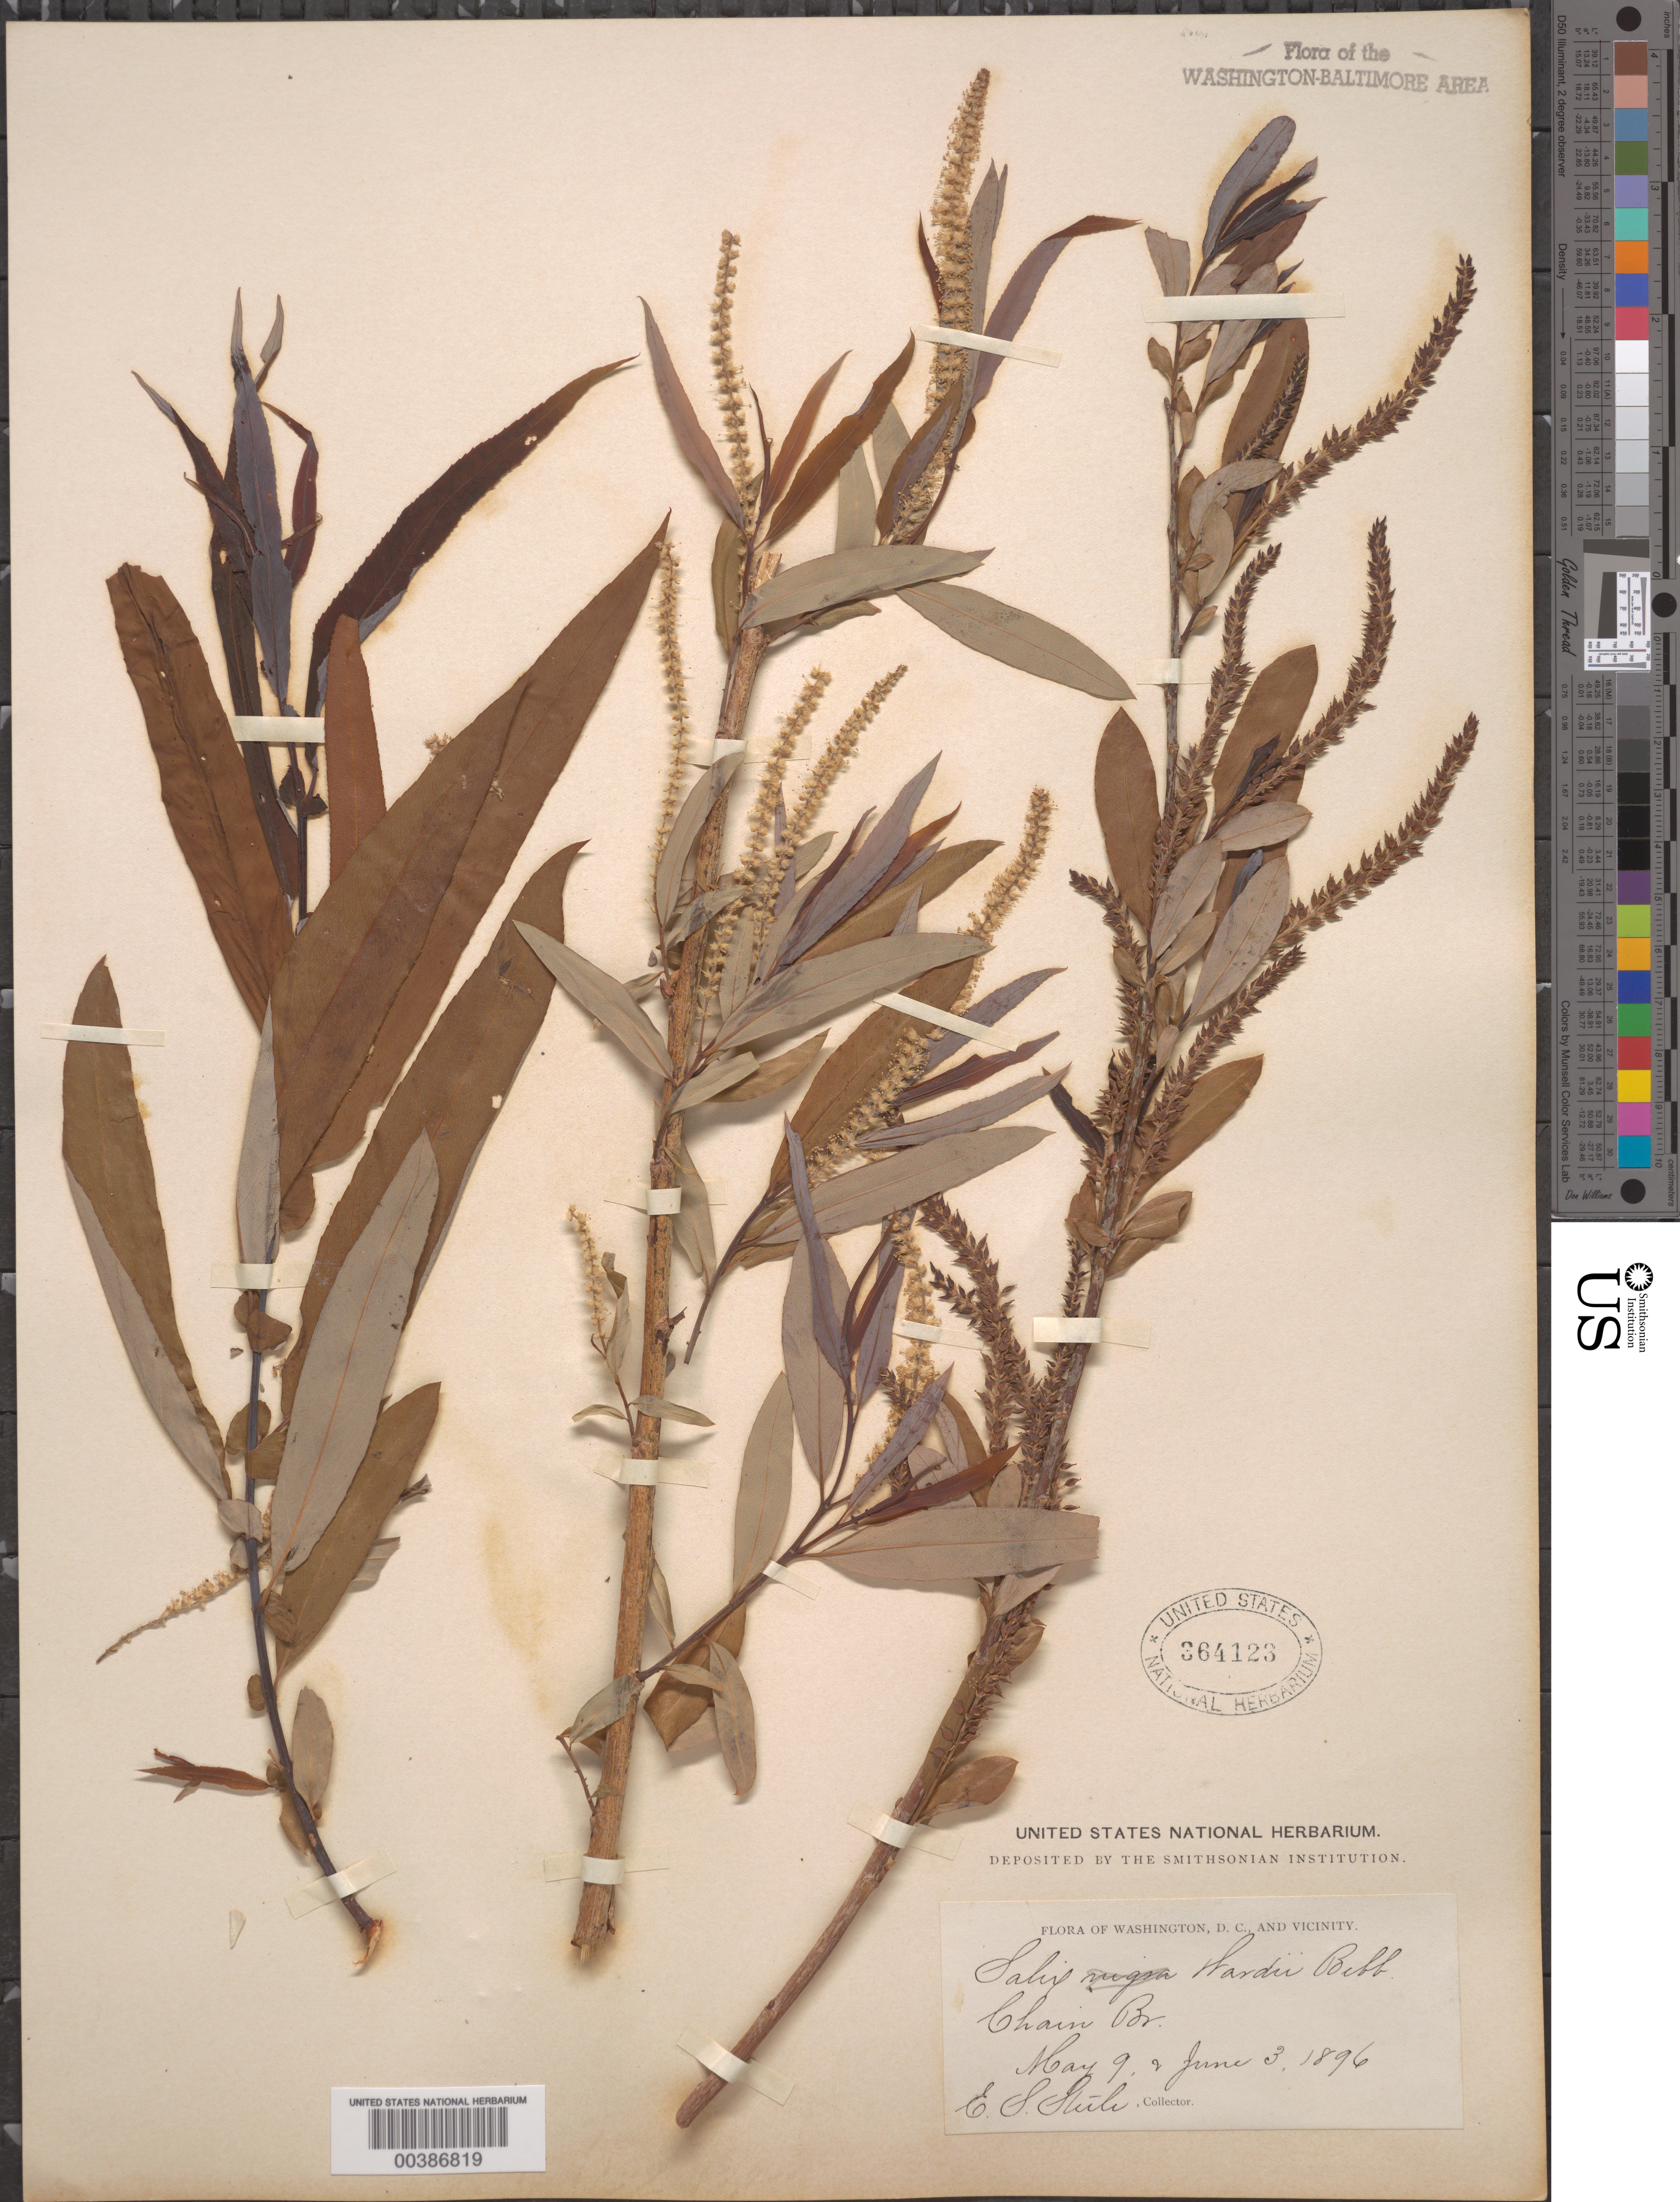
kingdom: Plantae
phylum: Tracheophyta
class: Magnoliopsida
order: Malpighiales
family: Salicaceae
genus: Salix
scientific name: Salix caroliniana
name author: Michx.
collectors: E. Steele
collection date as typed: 09 May 1896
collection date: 1896-05-09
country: United States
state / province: District of Columbia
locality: Chain Bridge C. and O. Canal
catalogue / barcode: US 364123